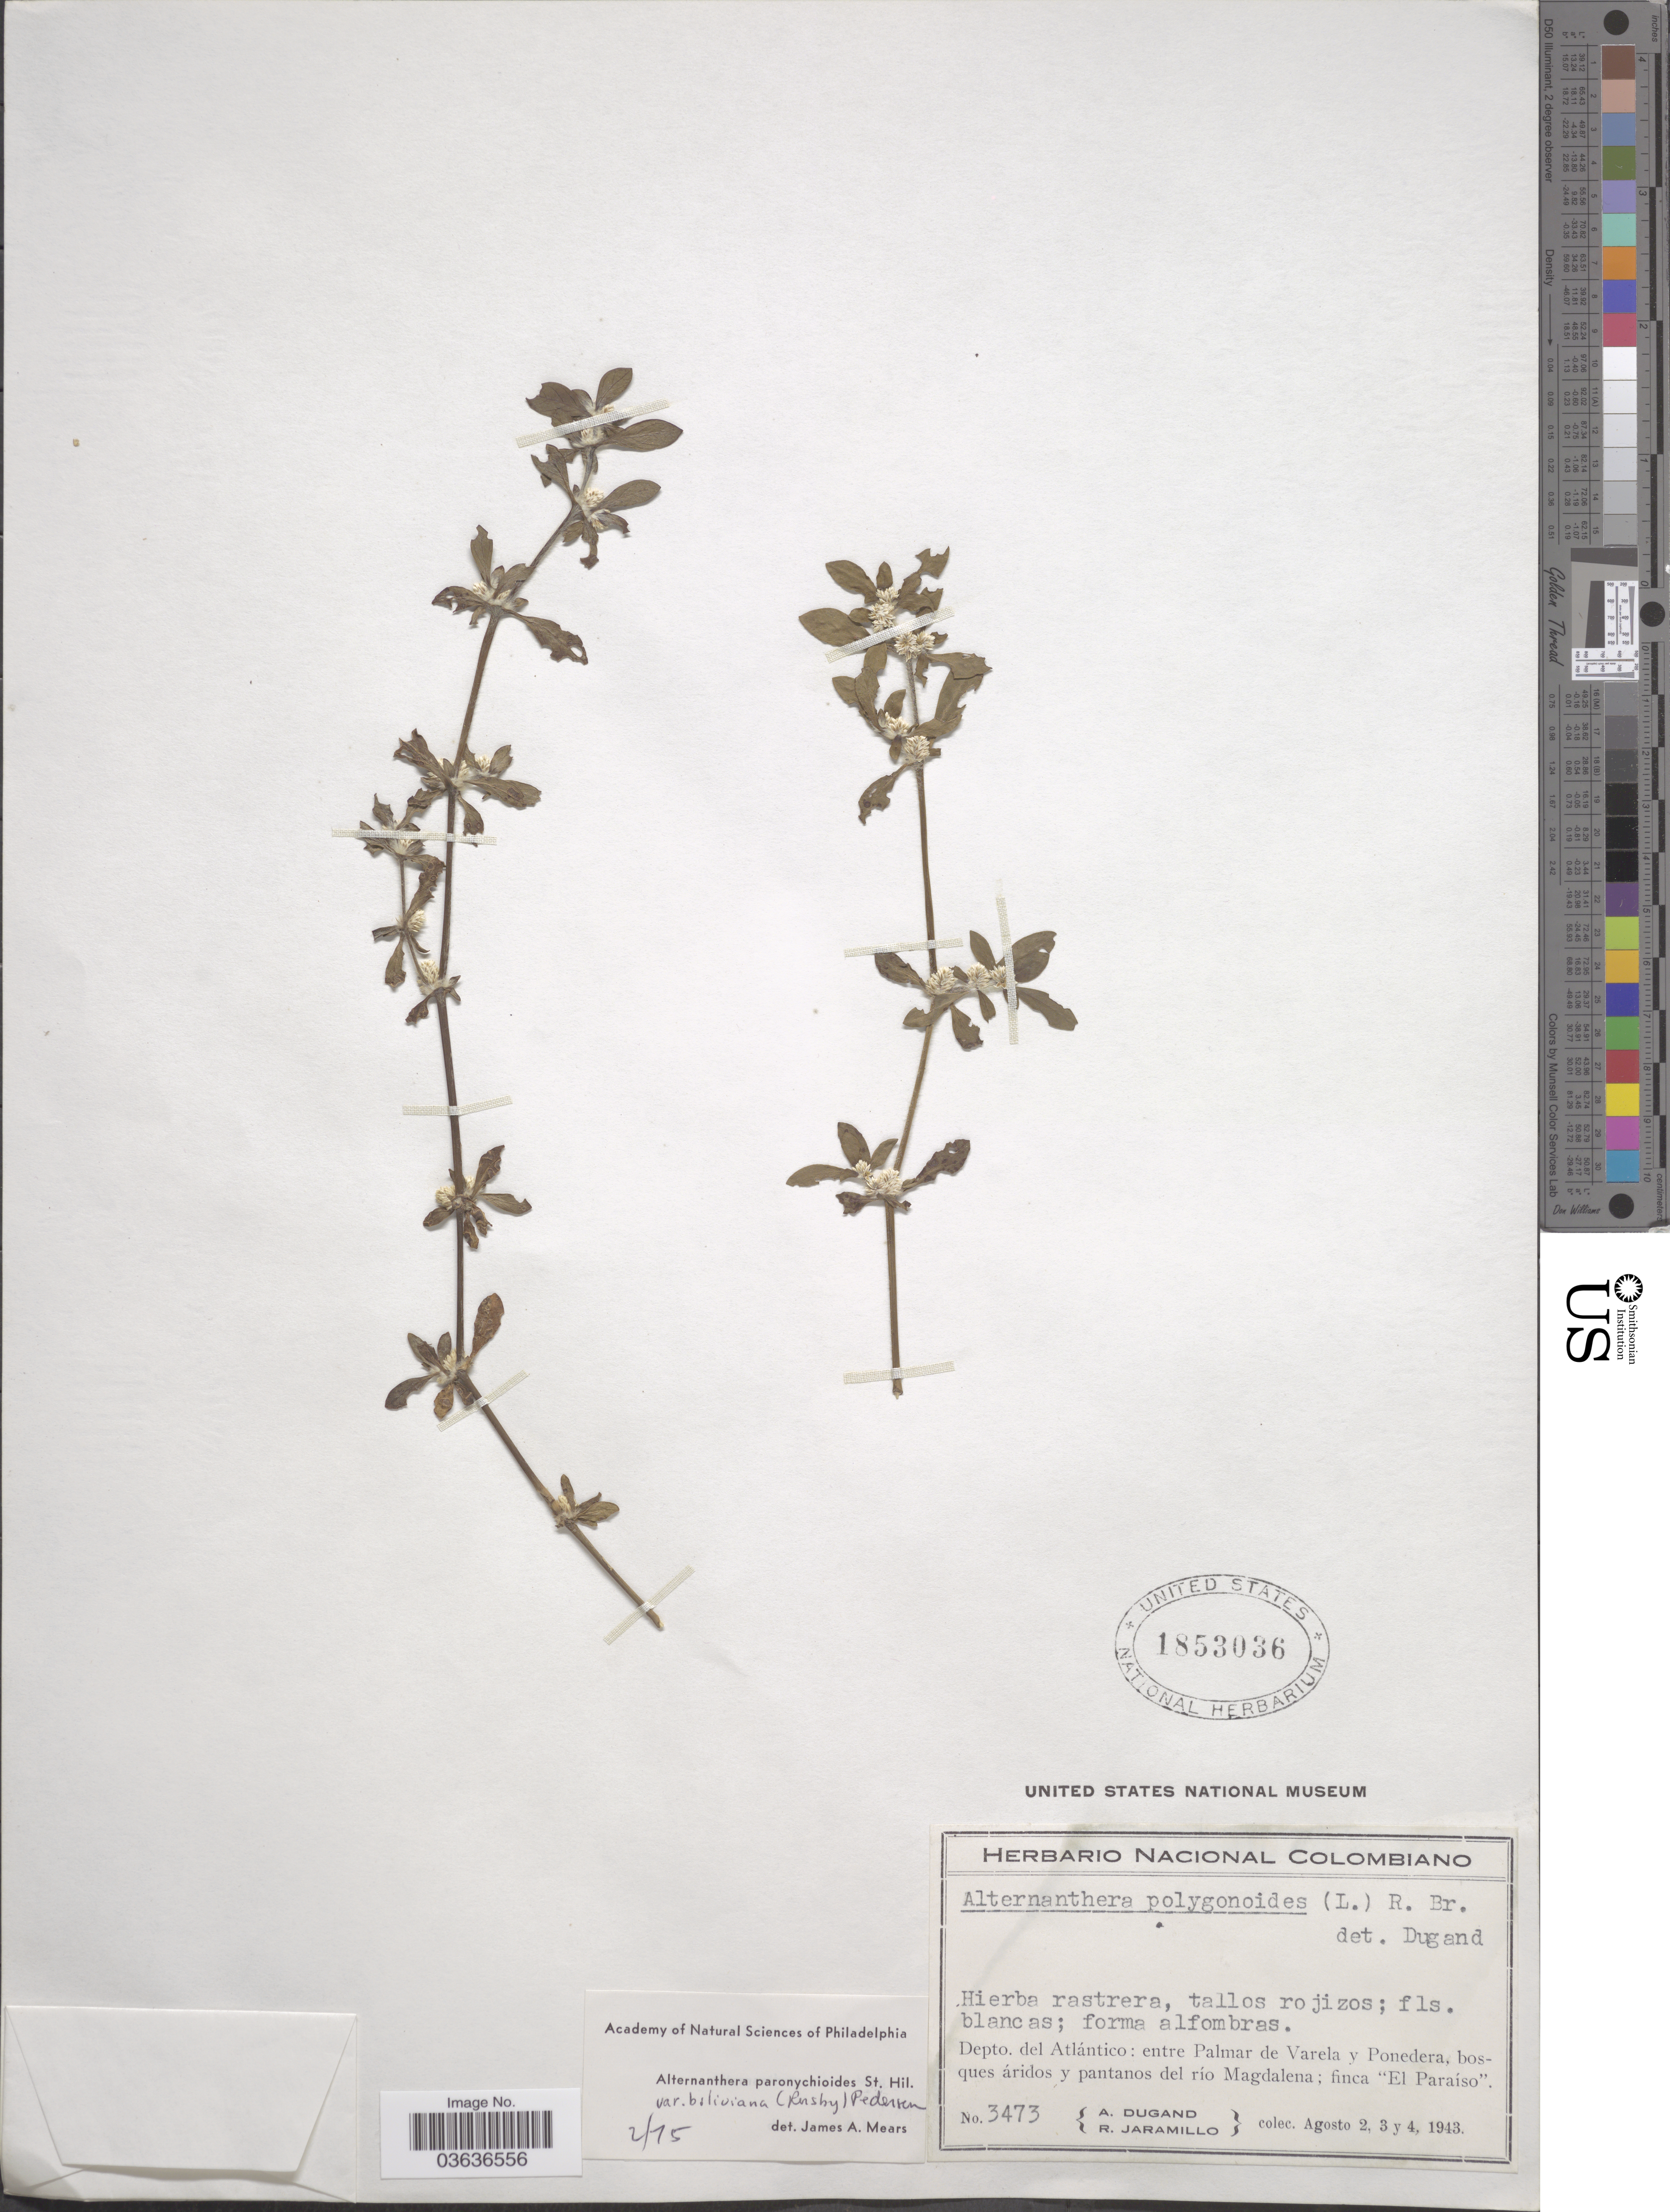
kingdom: Plantae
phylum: Tracheophyta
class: Magnoliopsida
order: Caryophyllales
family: Amaranthaceae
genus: Alternanthera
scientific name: Alternanthera paronychioides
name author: A. St.-Hil.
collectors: A. Dugand & R. Jaramillo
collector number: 3473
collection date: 1943-08-02/1943-08-04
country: Colombia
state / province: Atlántico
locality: Depto. del Atlántico: entre Palmar de Varela y Ponedera, bosques áridos y pantanos del río Magdalena; finca "El Paraíso".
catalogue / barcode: US 1853036